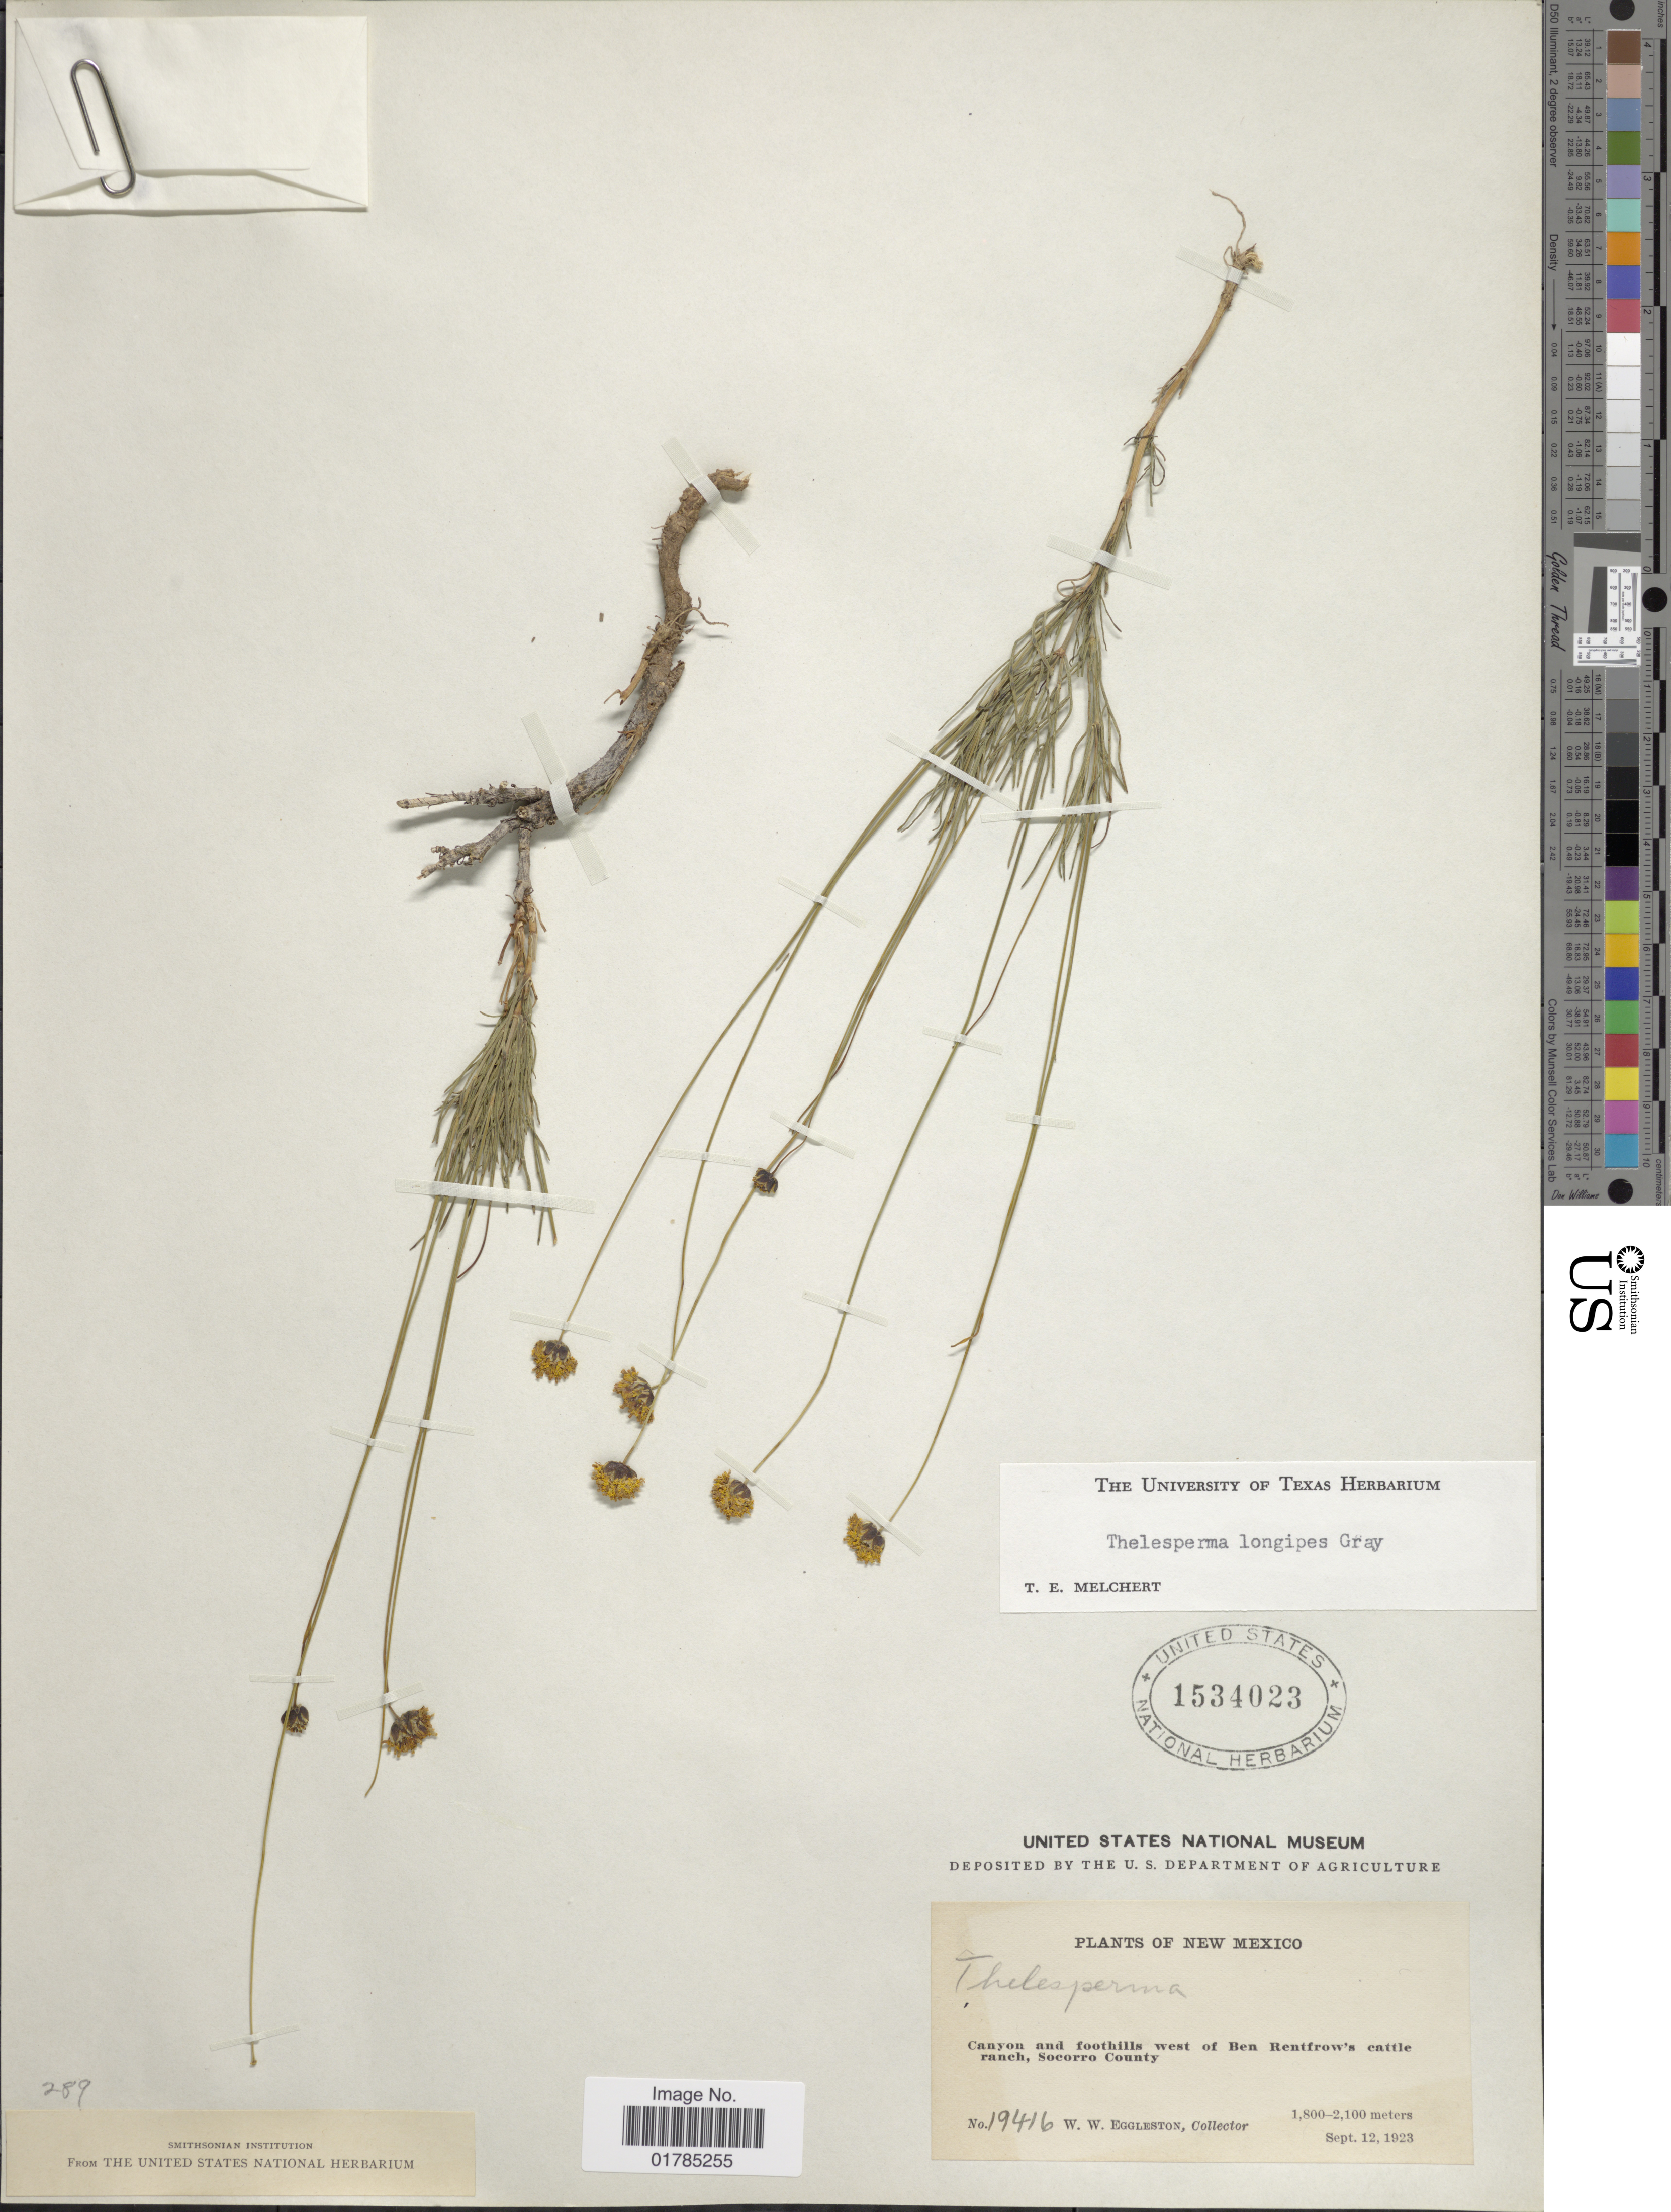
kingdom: Plantae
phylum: Tracheophyta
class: Magnoliopsida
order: Asterales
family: Asteraceae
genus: Thelesperma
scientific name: Thelesperma longipes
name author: A. Gray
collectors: W. W. Eggleston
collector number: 1416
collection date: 1923-09-12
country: United States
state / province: New Mexico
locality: Canyon and foothills west of Ben Rentfrow's cattle ranch, Socorro County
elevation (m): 1800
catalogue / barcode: US 1534023